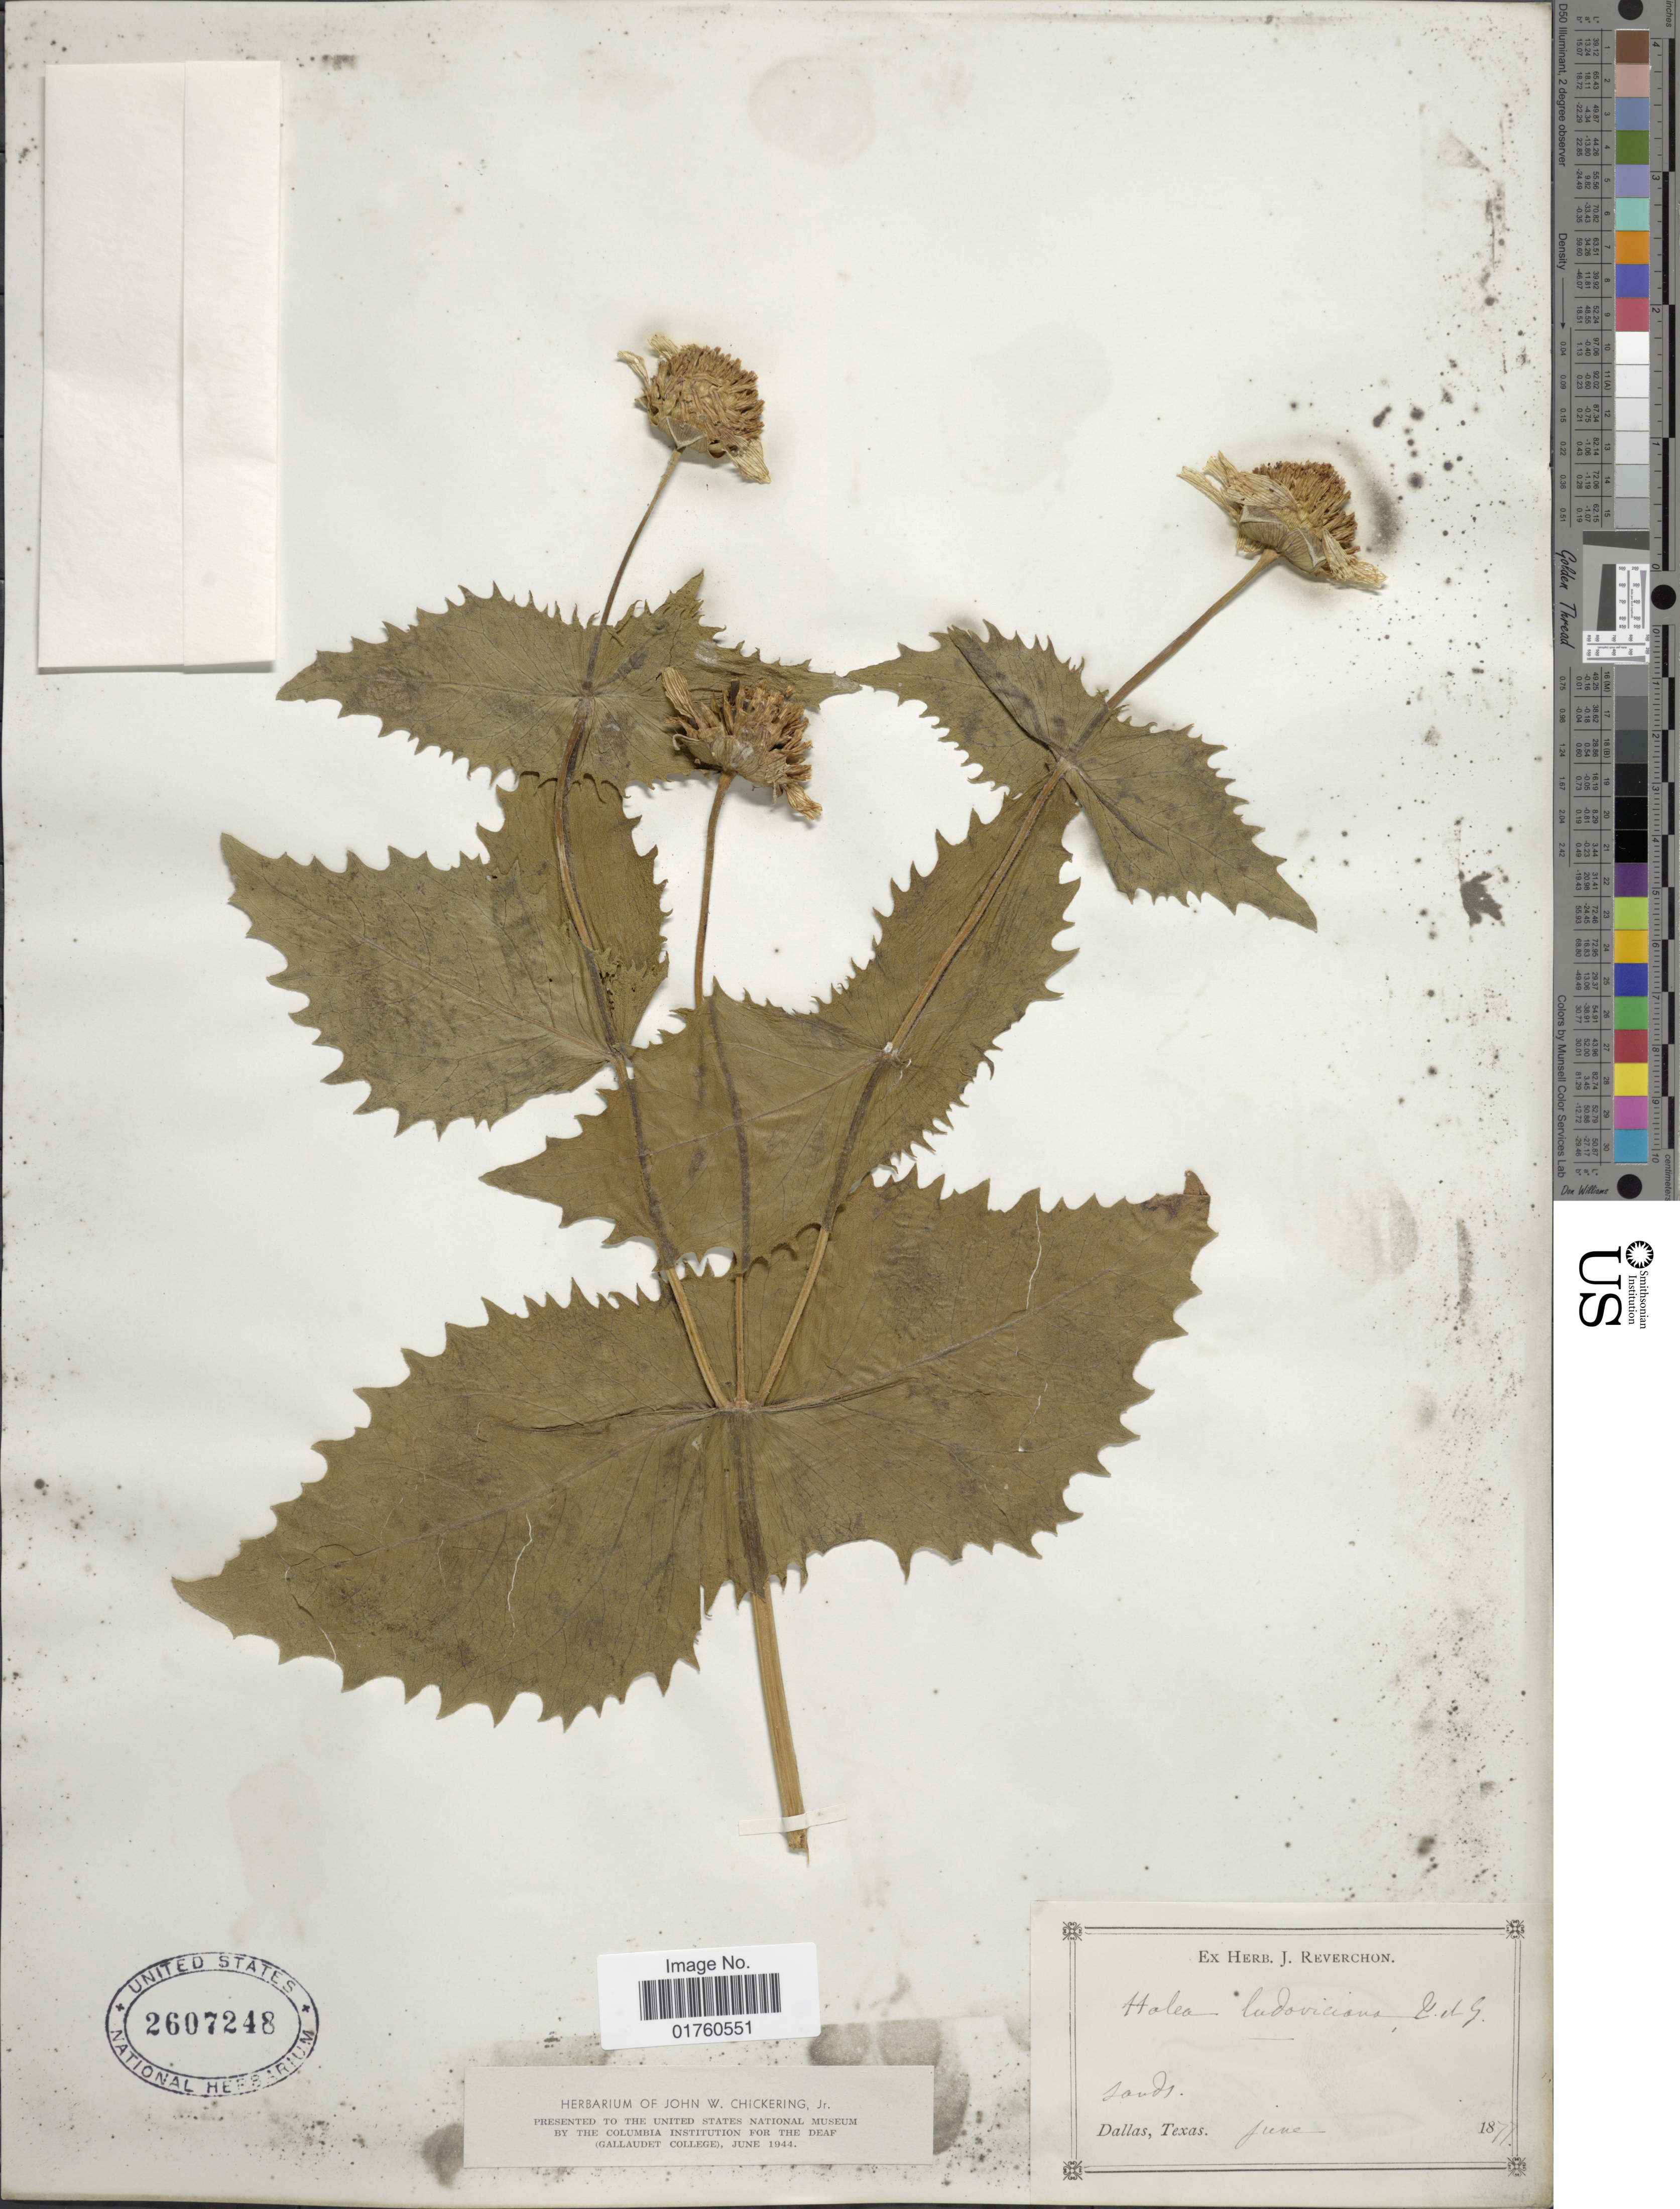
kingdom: Plantae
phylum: Tracheophyta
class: Magnoliopsida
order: Asterales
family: Asteraceae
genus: Tetragonotheca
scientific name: Tetragonotheca ludoviciana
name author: A. Gray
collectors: ex herb. J. Reverchon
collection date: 1877-06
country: United States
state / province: Texas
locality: Dallas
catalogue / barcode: US 2607248